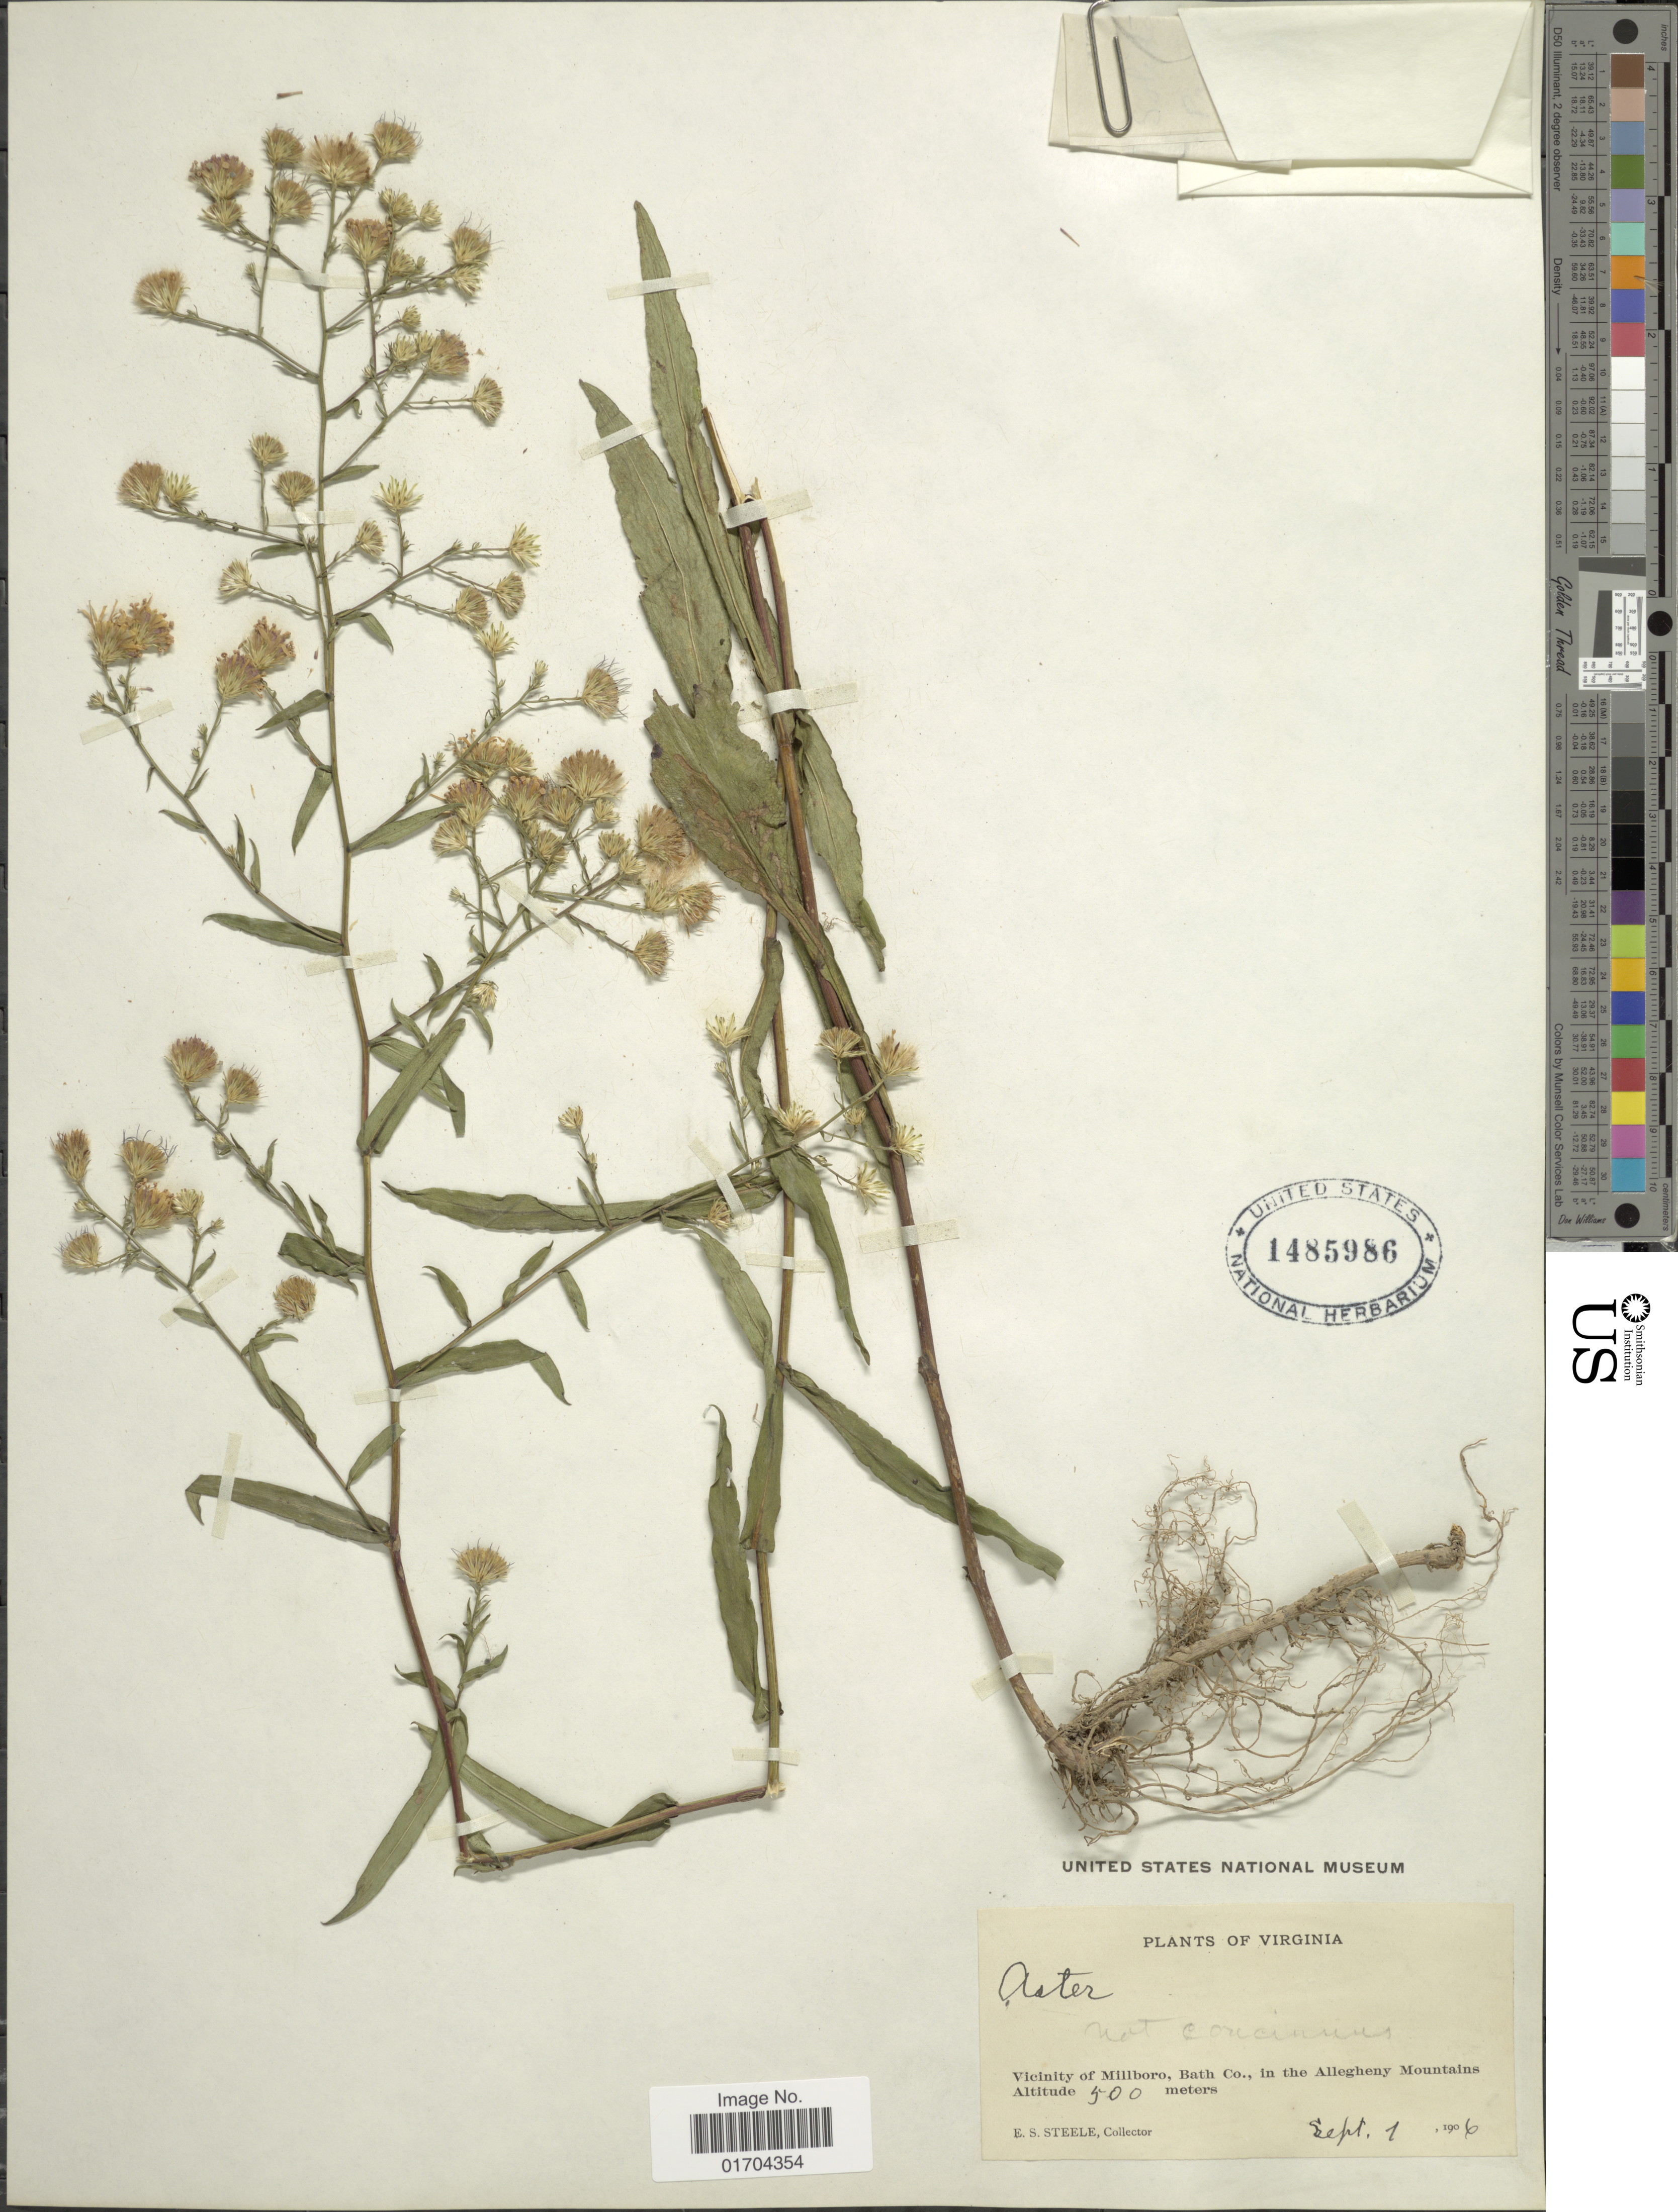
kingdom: Plantae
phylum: Tracheophyta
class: Magnoliopsida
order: Asterales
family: Asteraceae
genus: Symphyotrichum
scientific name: Symphyotrichum sp.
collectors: E. Steele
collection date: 1906-09-07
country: United States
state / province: Virginia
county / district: Bath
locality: Vicinity of Millboro, Bath Co., in the Allegheny Mountains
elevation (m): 500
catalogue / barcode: US 1485986